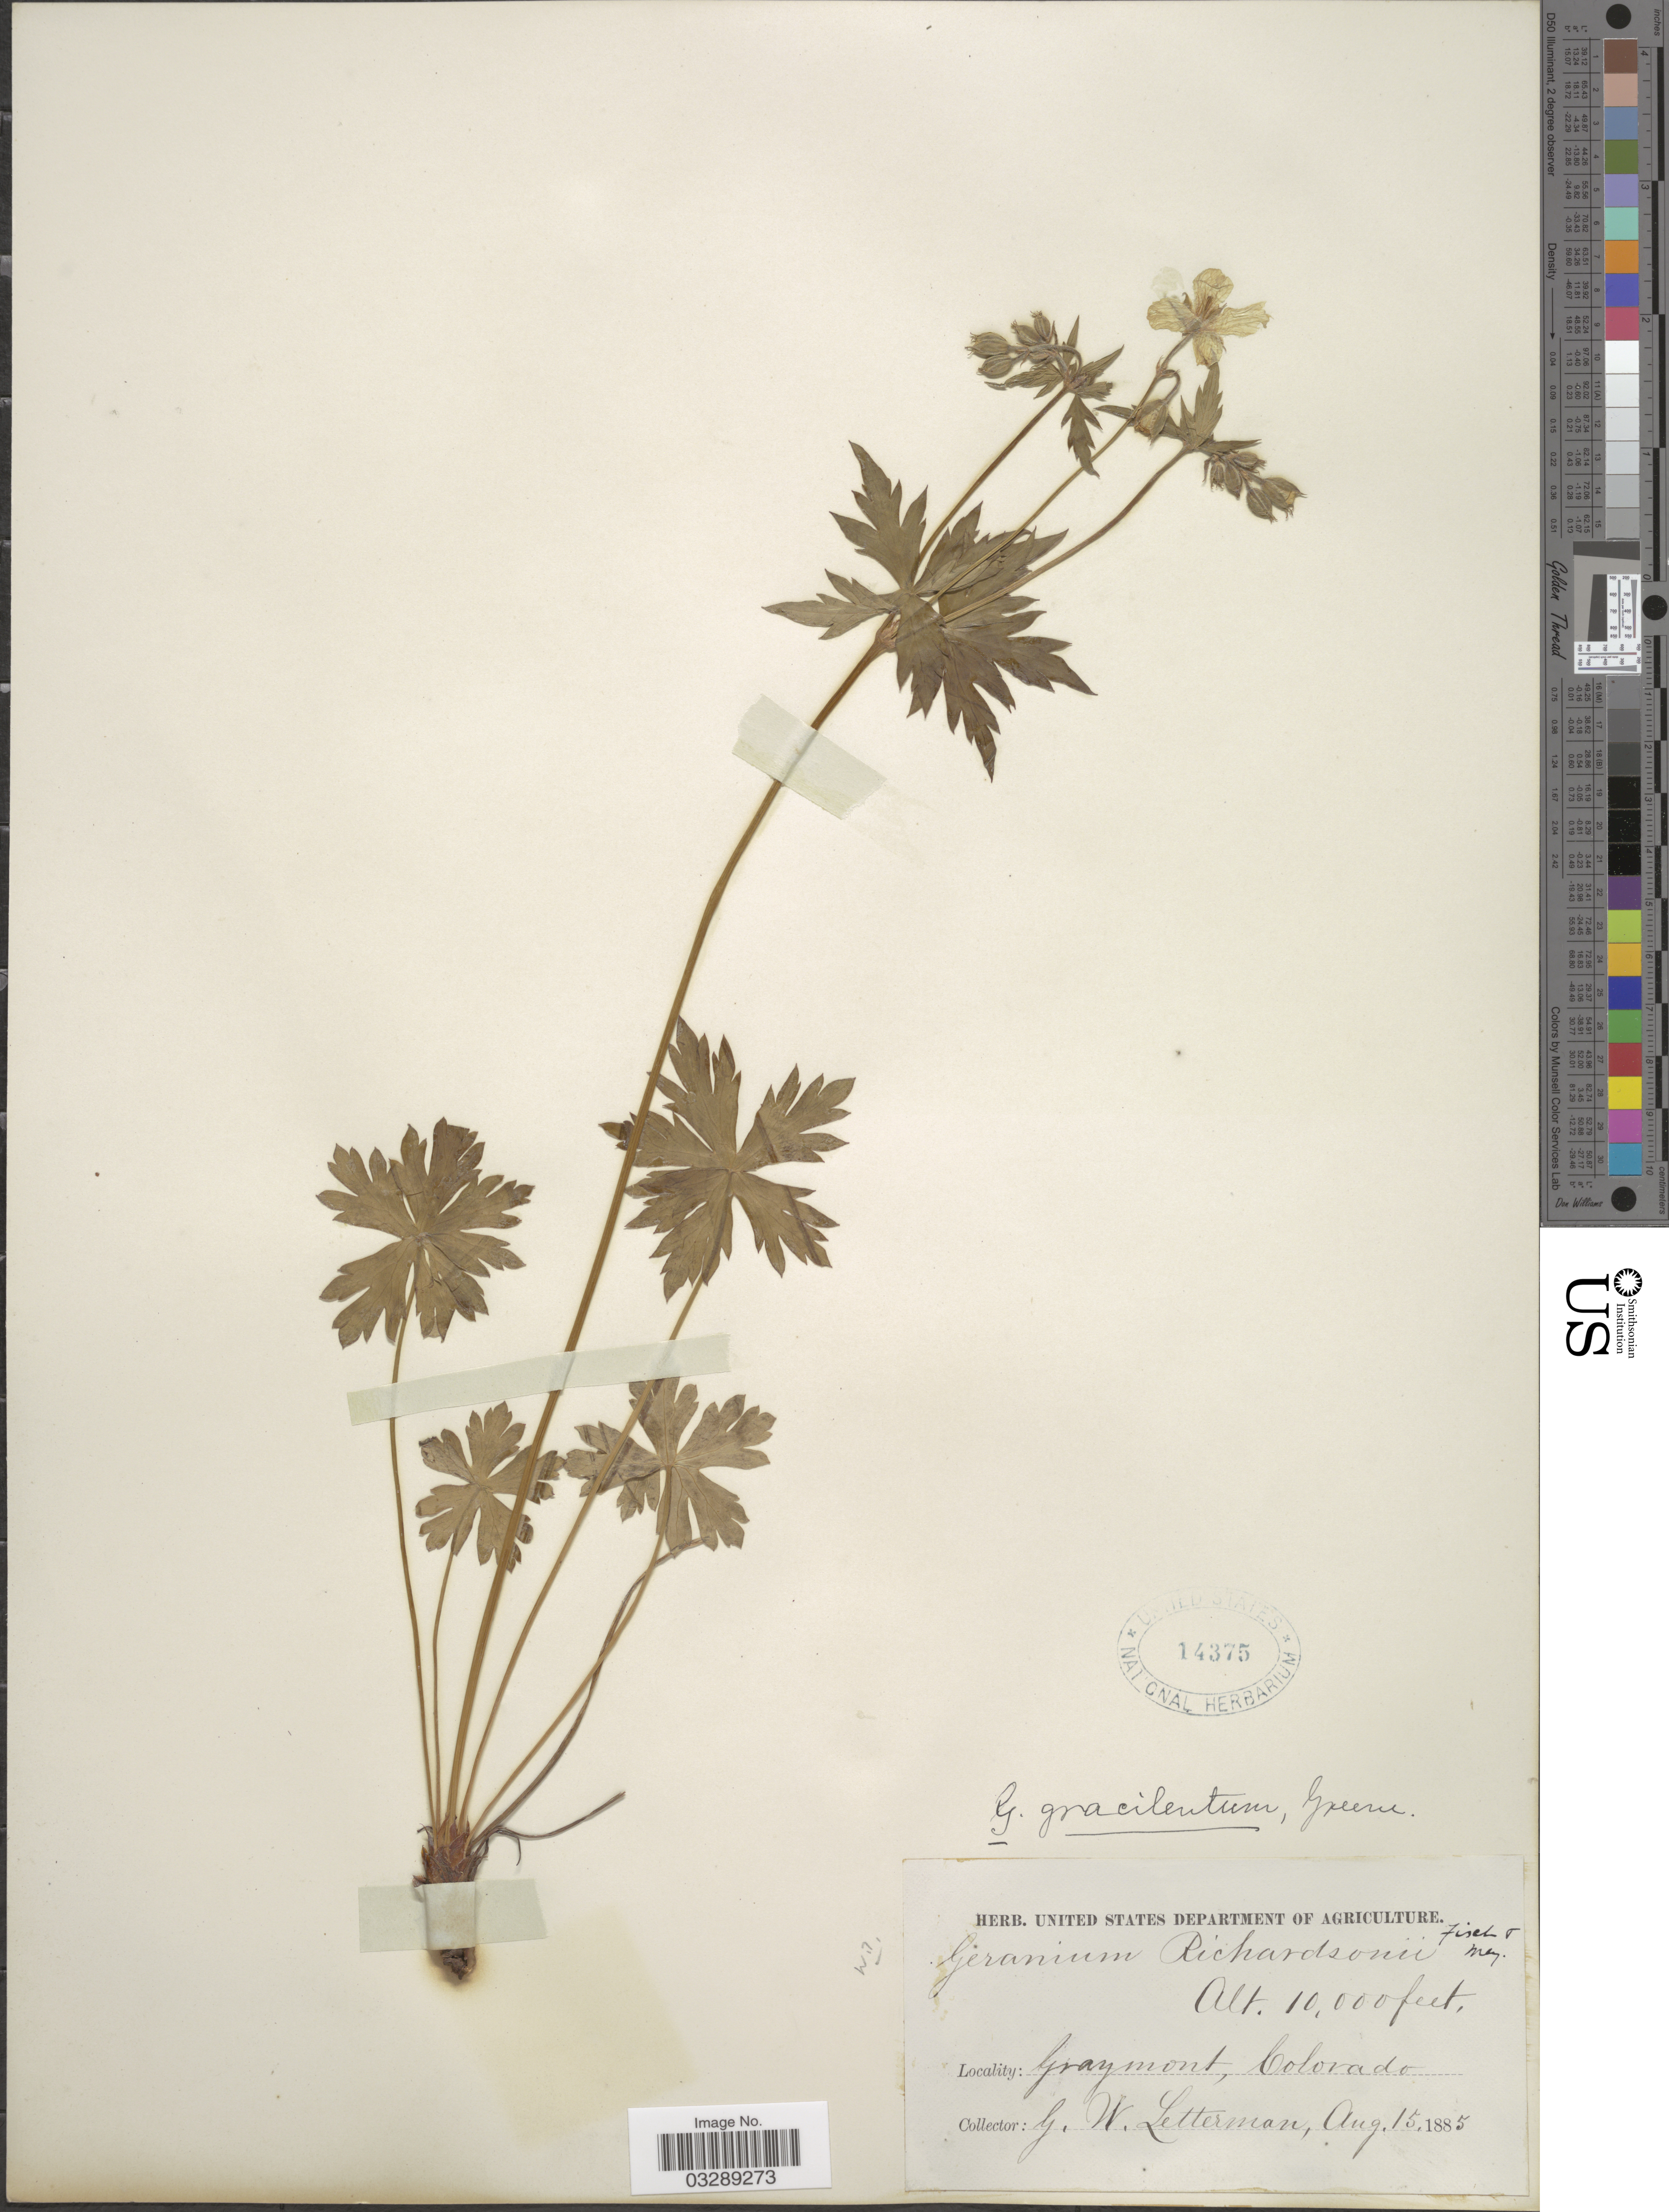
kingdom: Plantae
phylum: Tracheophyta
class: Magnoliopsida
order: Geraniales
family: Geraniaceae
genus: Geranium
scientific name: Geranium richardsonii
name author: Fisch. & Trautv.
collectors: G. W. Letterman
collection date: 1885-08-15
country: United States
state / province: Colorado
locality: Graymont.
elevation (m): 3048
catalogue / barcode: US 14375